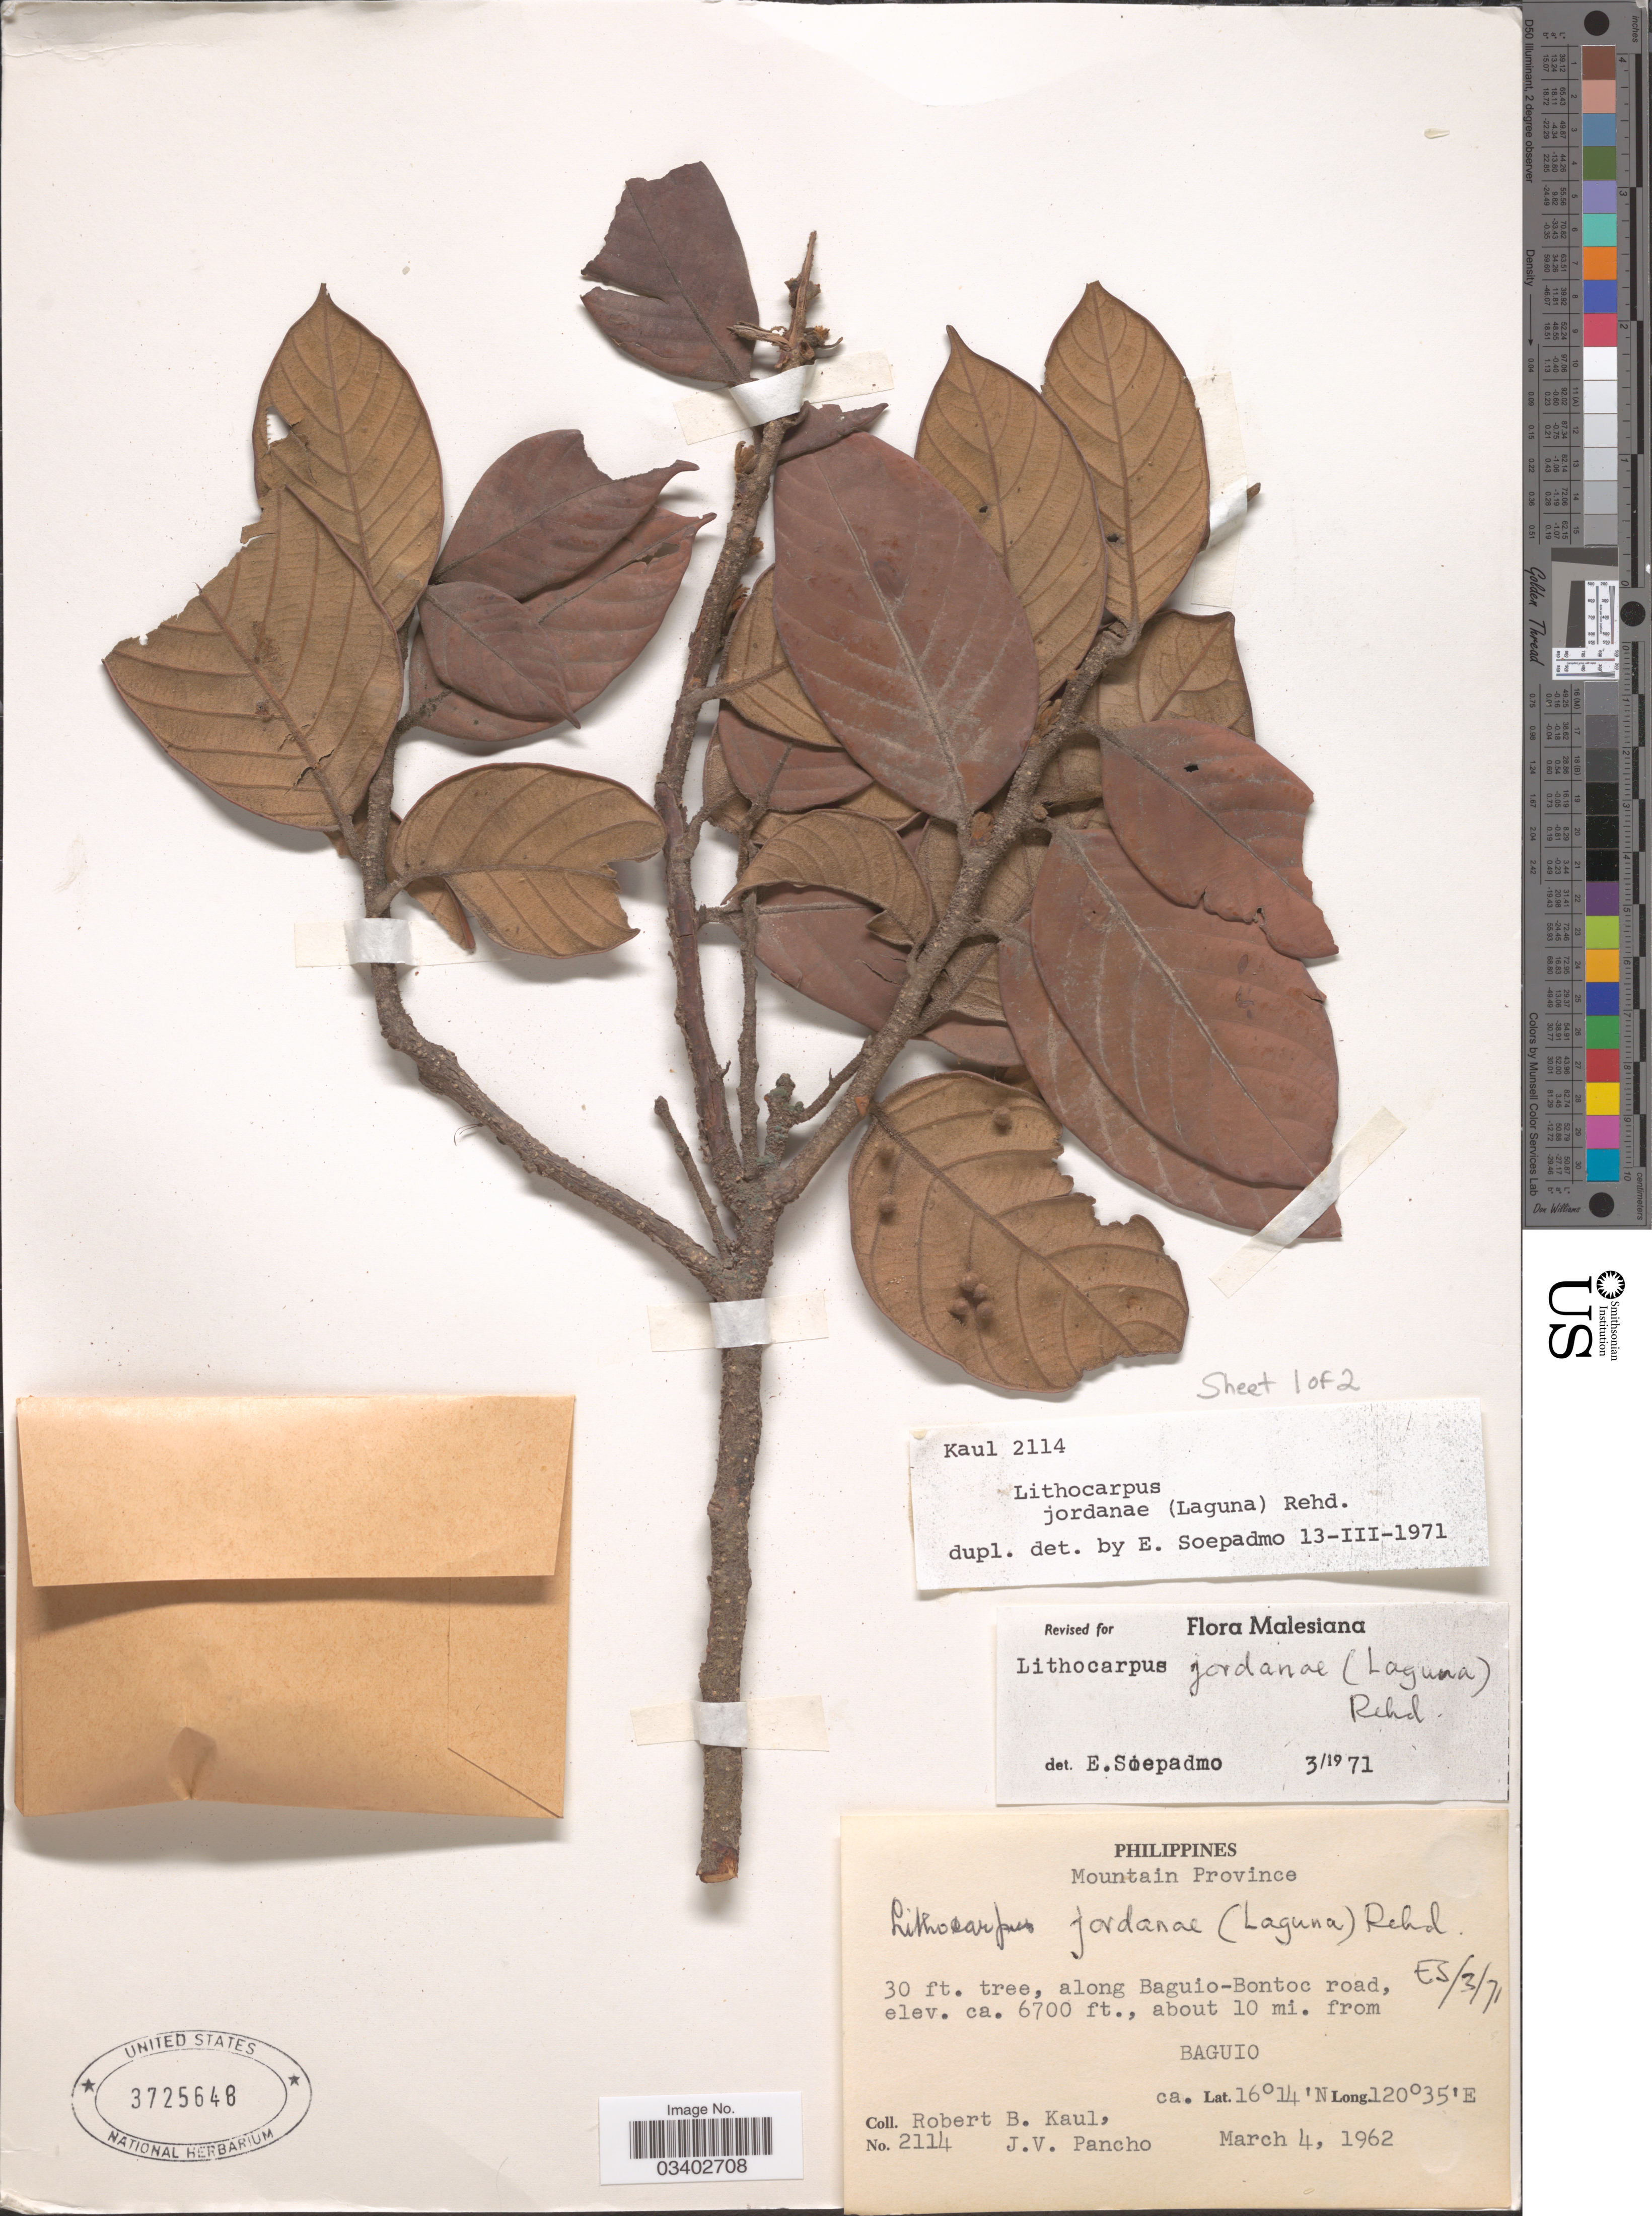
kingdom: Plantae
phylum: Tracheophyta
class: Magnoliopsida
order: Fagales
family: Fagaceae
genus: Lithocarpus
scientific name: Lithocarpus jordanae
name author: (Villanueva) Rehder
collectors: R. Kaul & J. Pancho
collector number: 2114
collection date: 1962-03-04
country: Philippines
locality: Mountain Province. Along Baguio-Bontoc road, about 10 mi. from Baguio.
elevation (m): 2042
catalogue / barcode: US 3725648